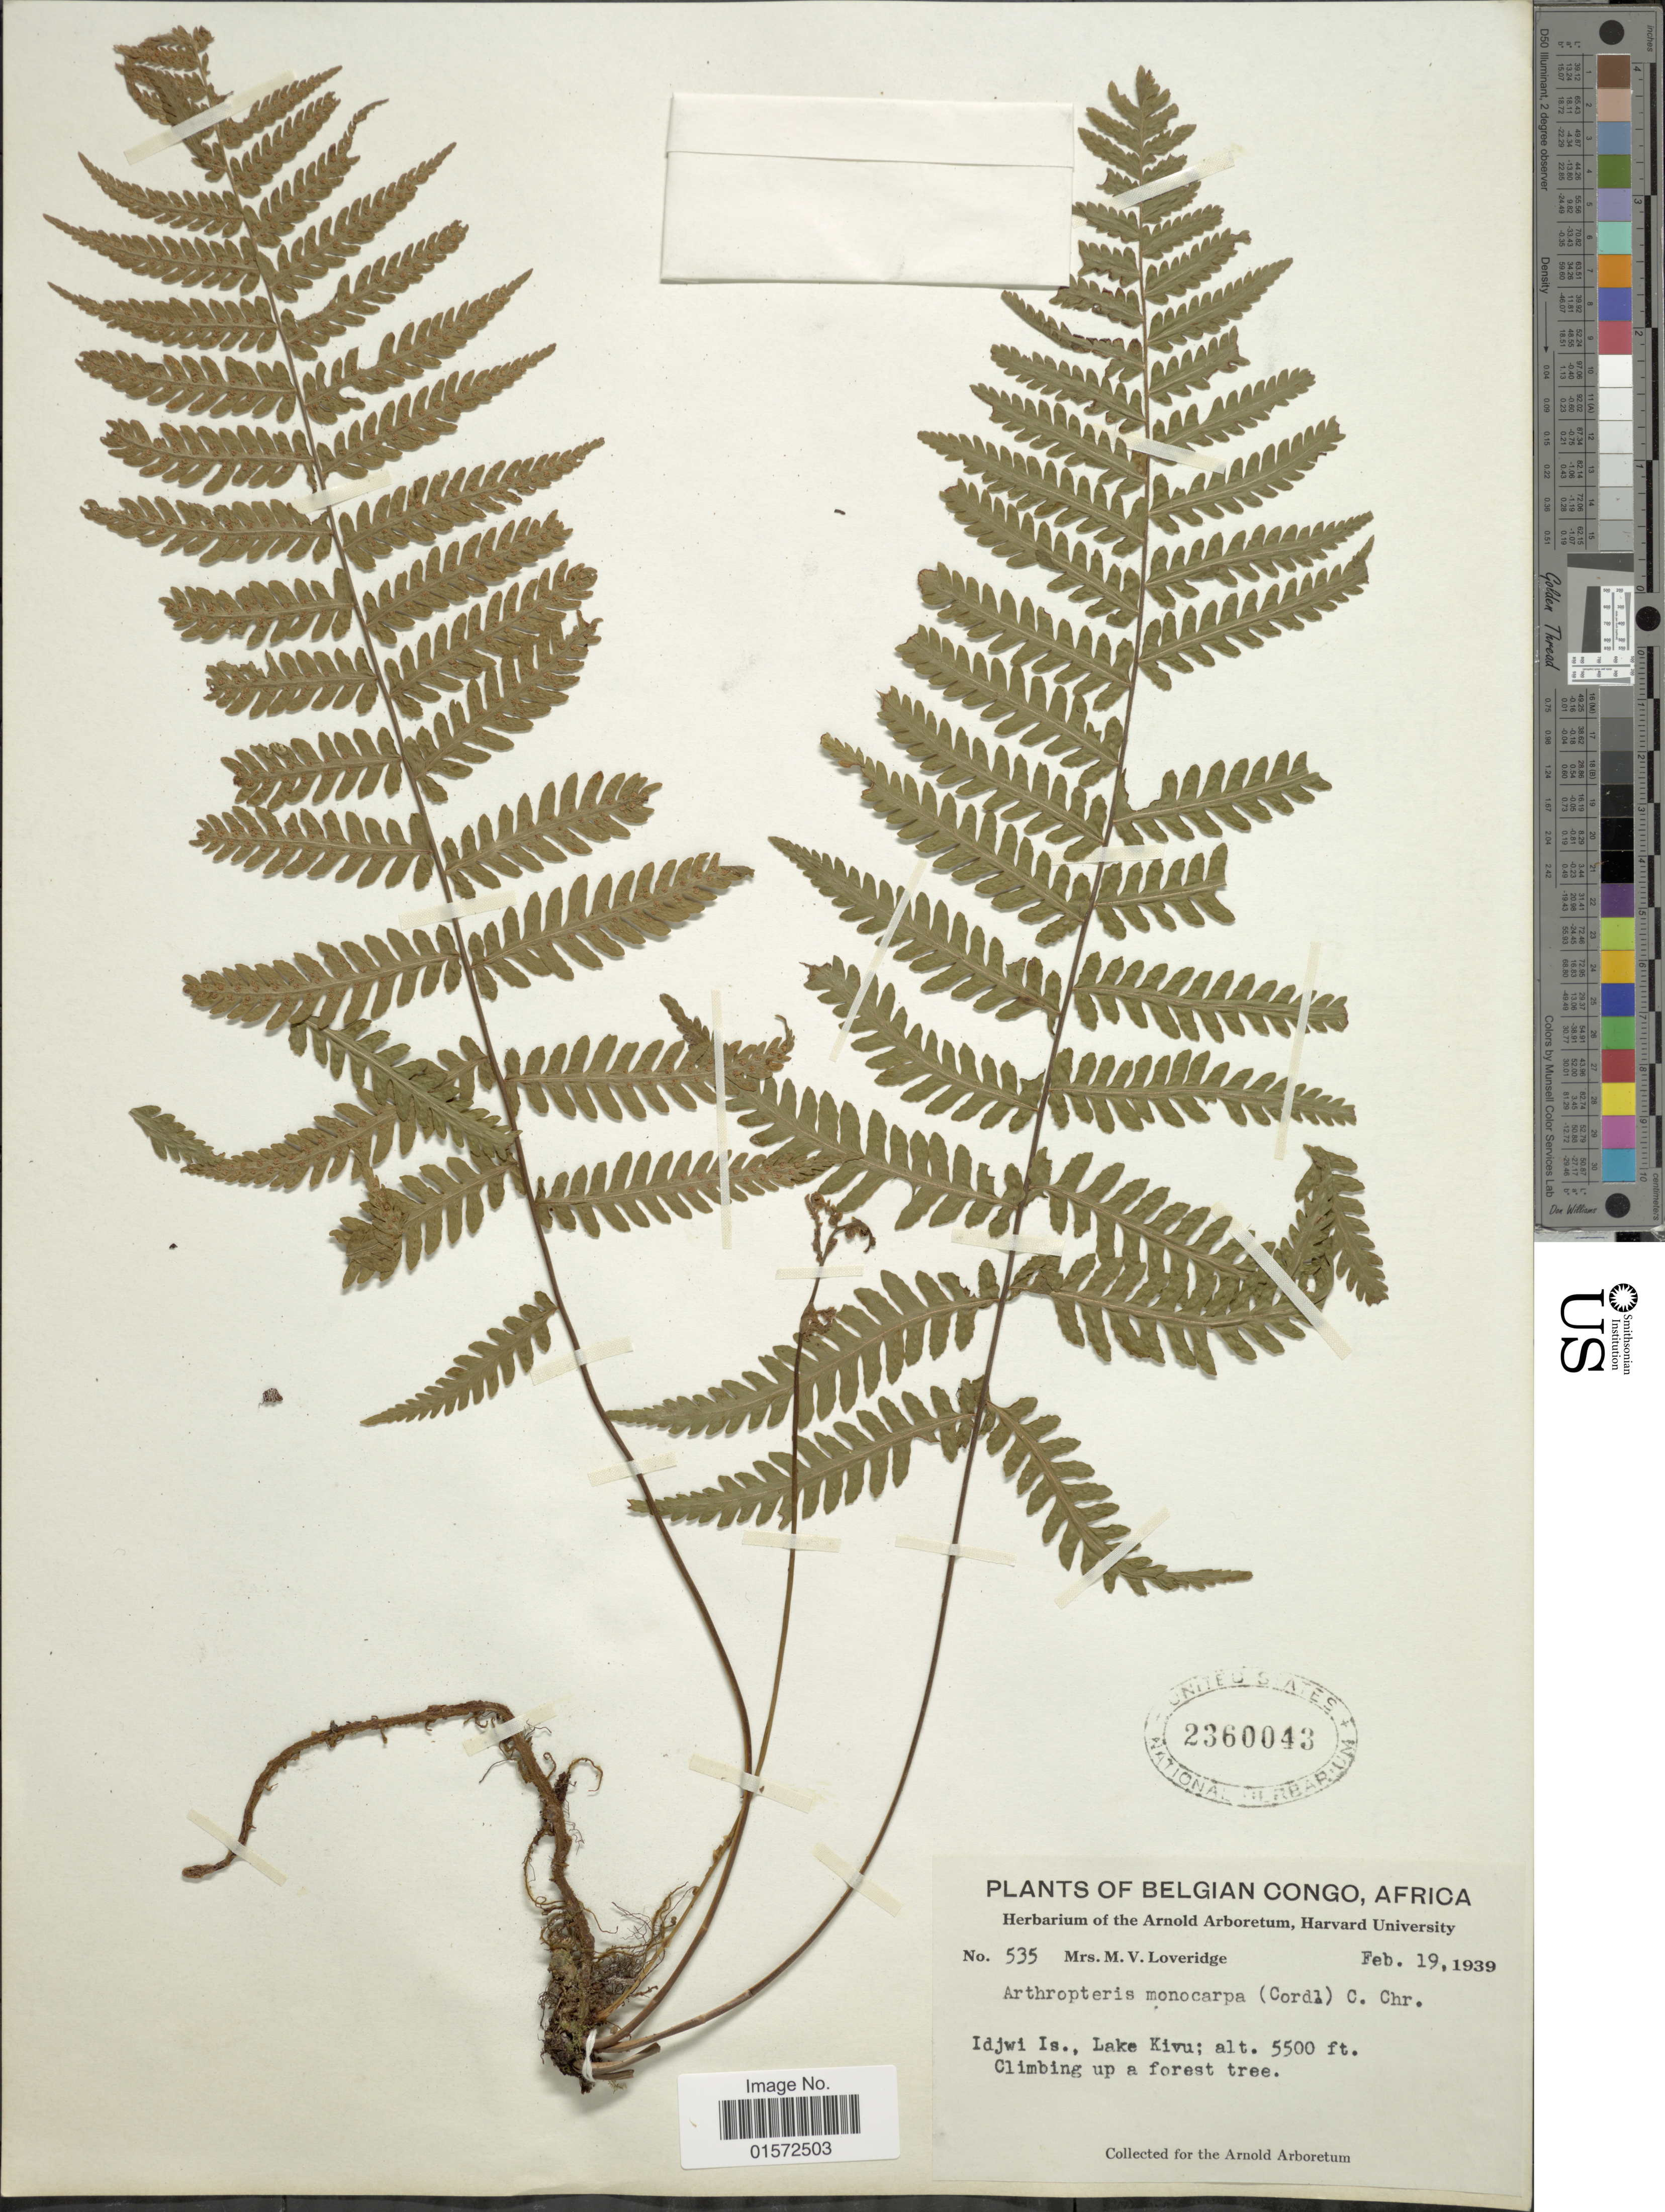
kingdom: Plantae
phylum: Tracheophyta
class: Polypodiopsida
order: Polypodiales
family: Tectariaceae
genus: Arthropteris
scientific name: Arthropteris monocarpa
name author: (Cordem.) C. Chr.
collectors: M. Loveridge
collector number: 535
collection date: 1939-02-19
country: Congo, Democratic Republic of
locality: Idjwi is, Lake, Kivu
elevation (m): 1676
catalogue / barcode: US 2360043